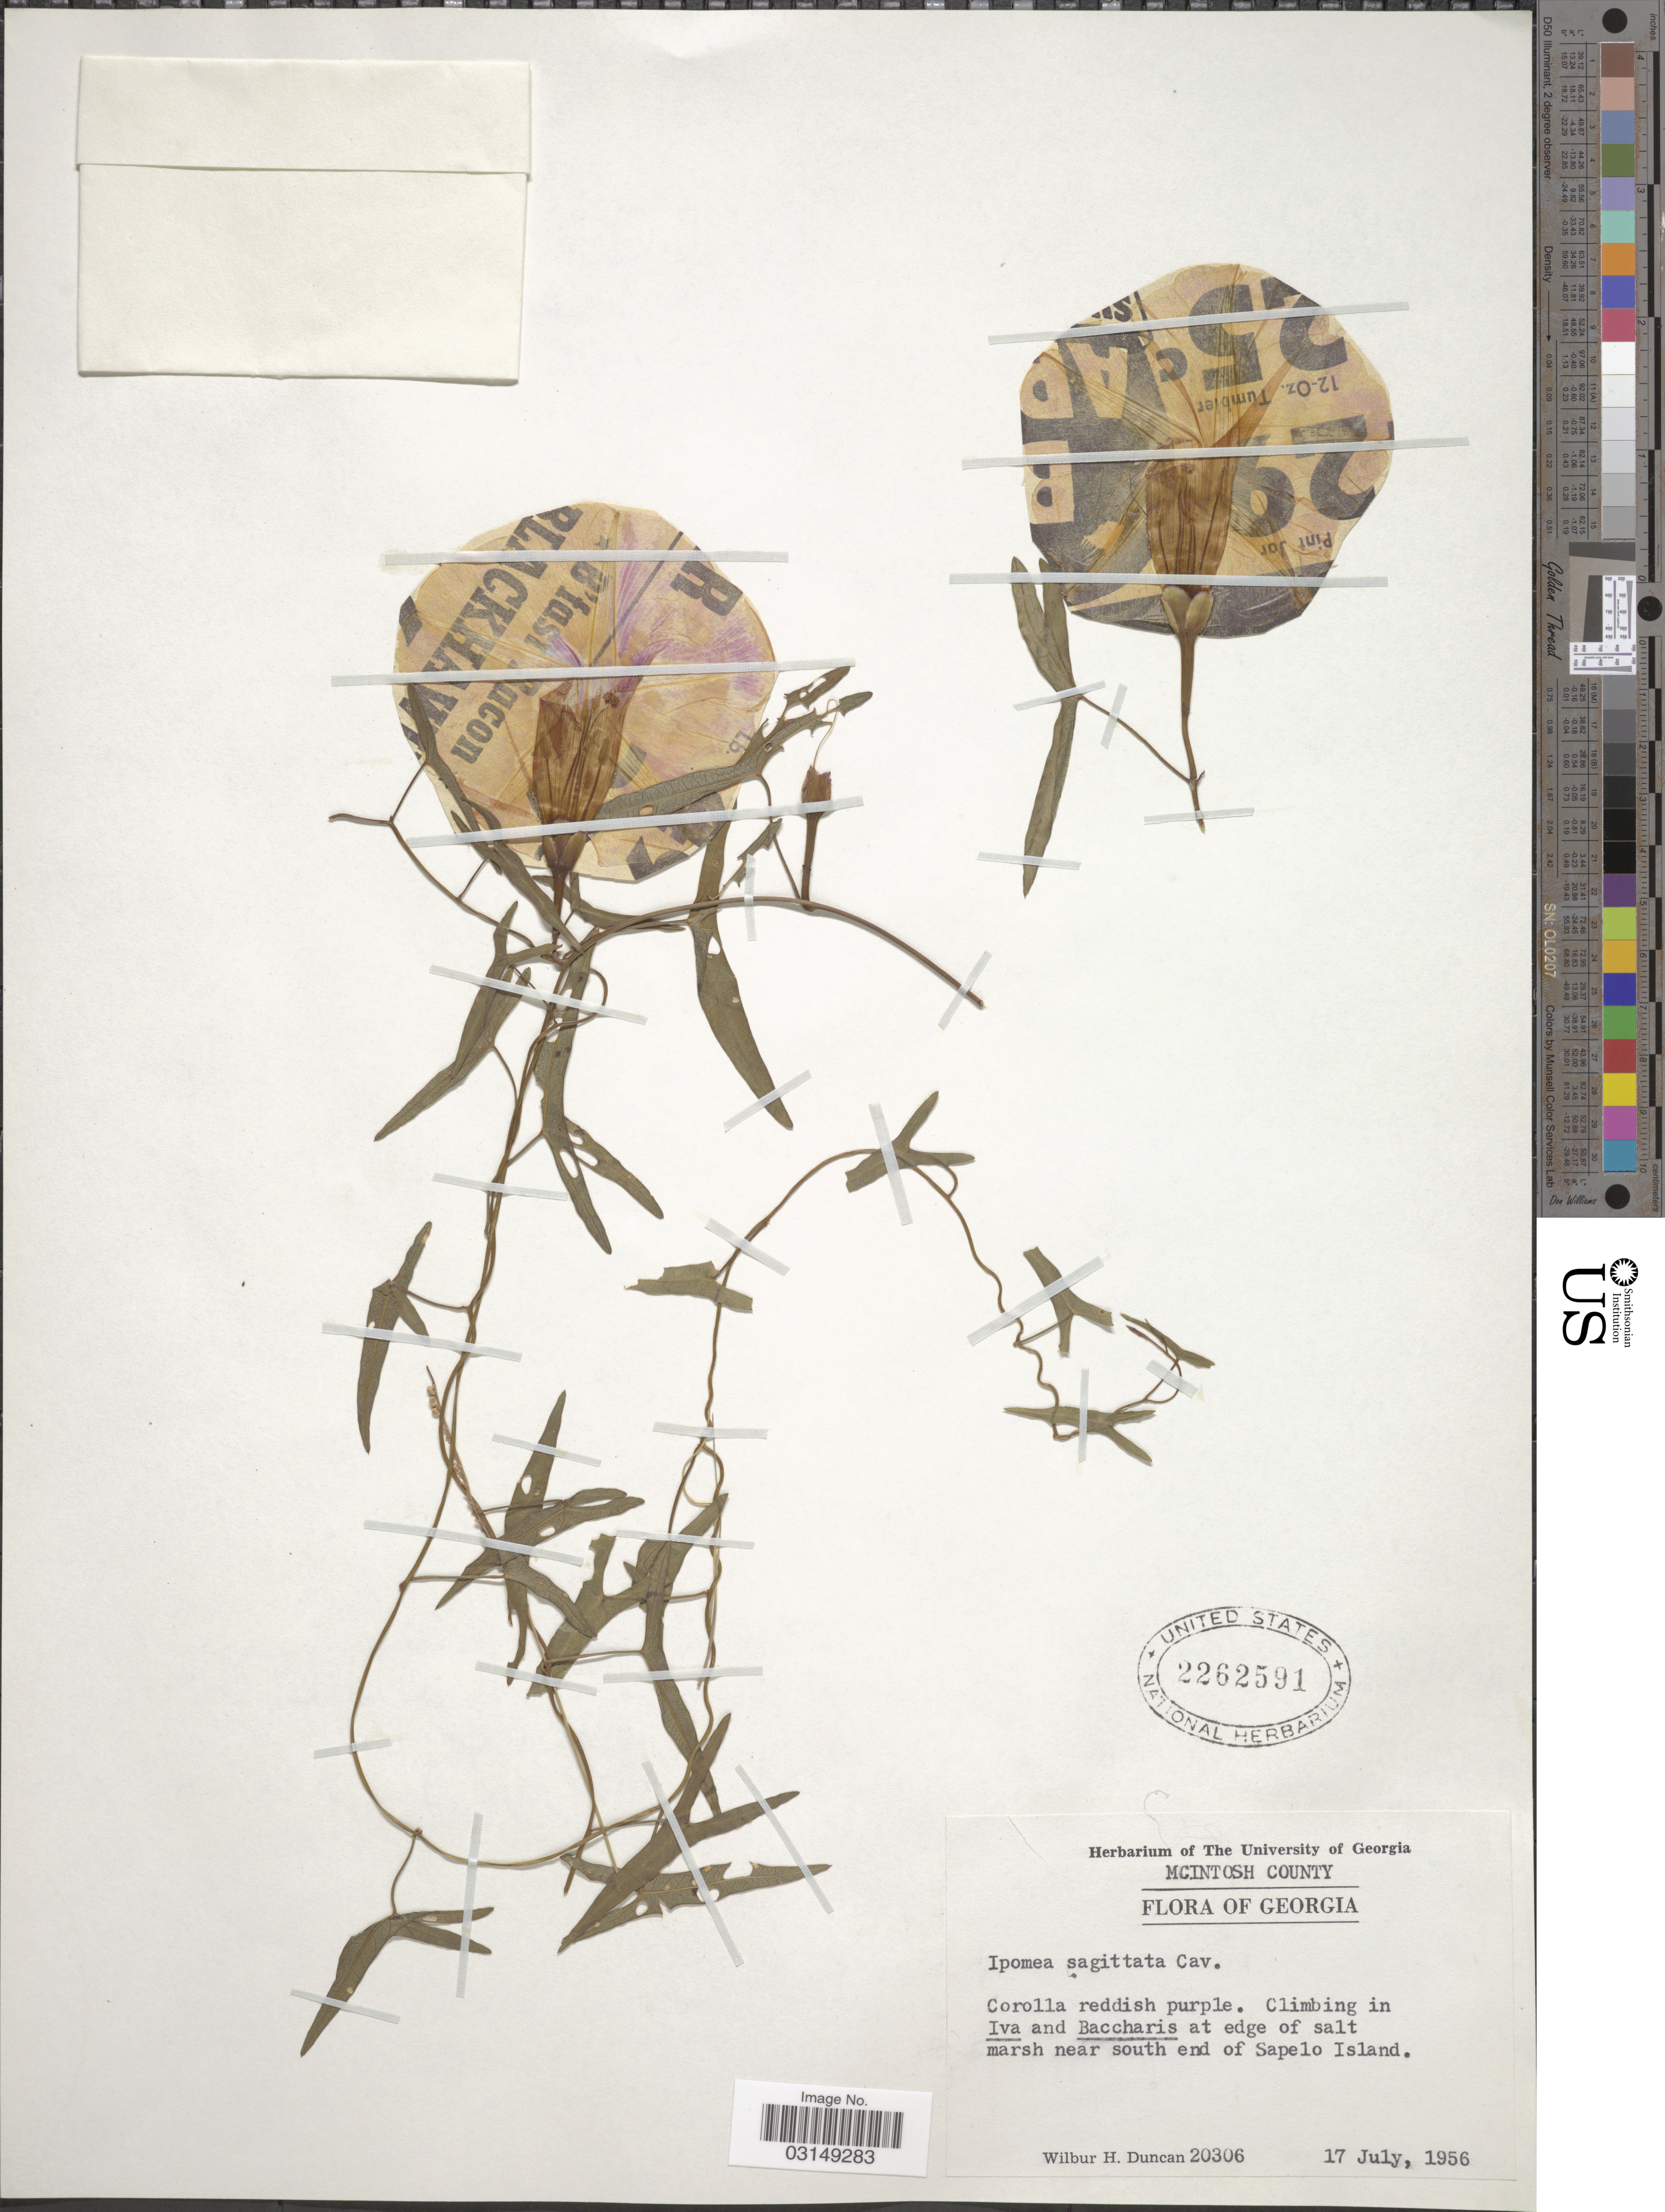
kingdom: Plantae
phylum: Tracheophyta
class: Magnoliopsida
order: Solanales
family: Convolvulaceae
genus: Ipomoea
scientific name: Ipomoea sagittata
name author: Poir.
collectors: W. H. Duncan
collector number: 20306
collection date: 1956-07-17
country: United States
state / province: Georgia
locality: McIntosh County. Near south end of Sapelo Island.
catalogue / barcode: US 2262591